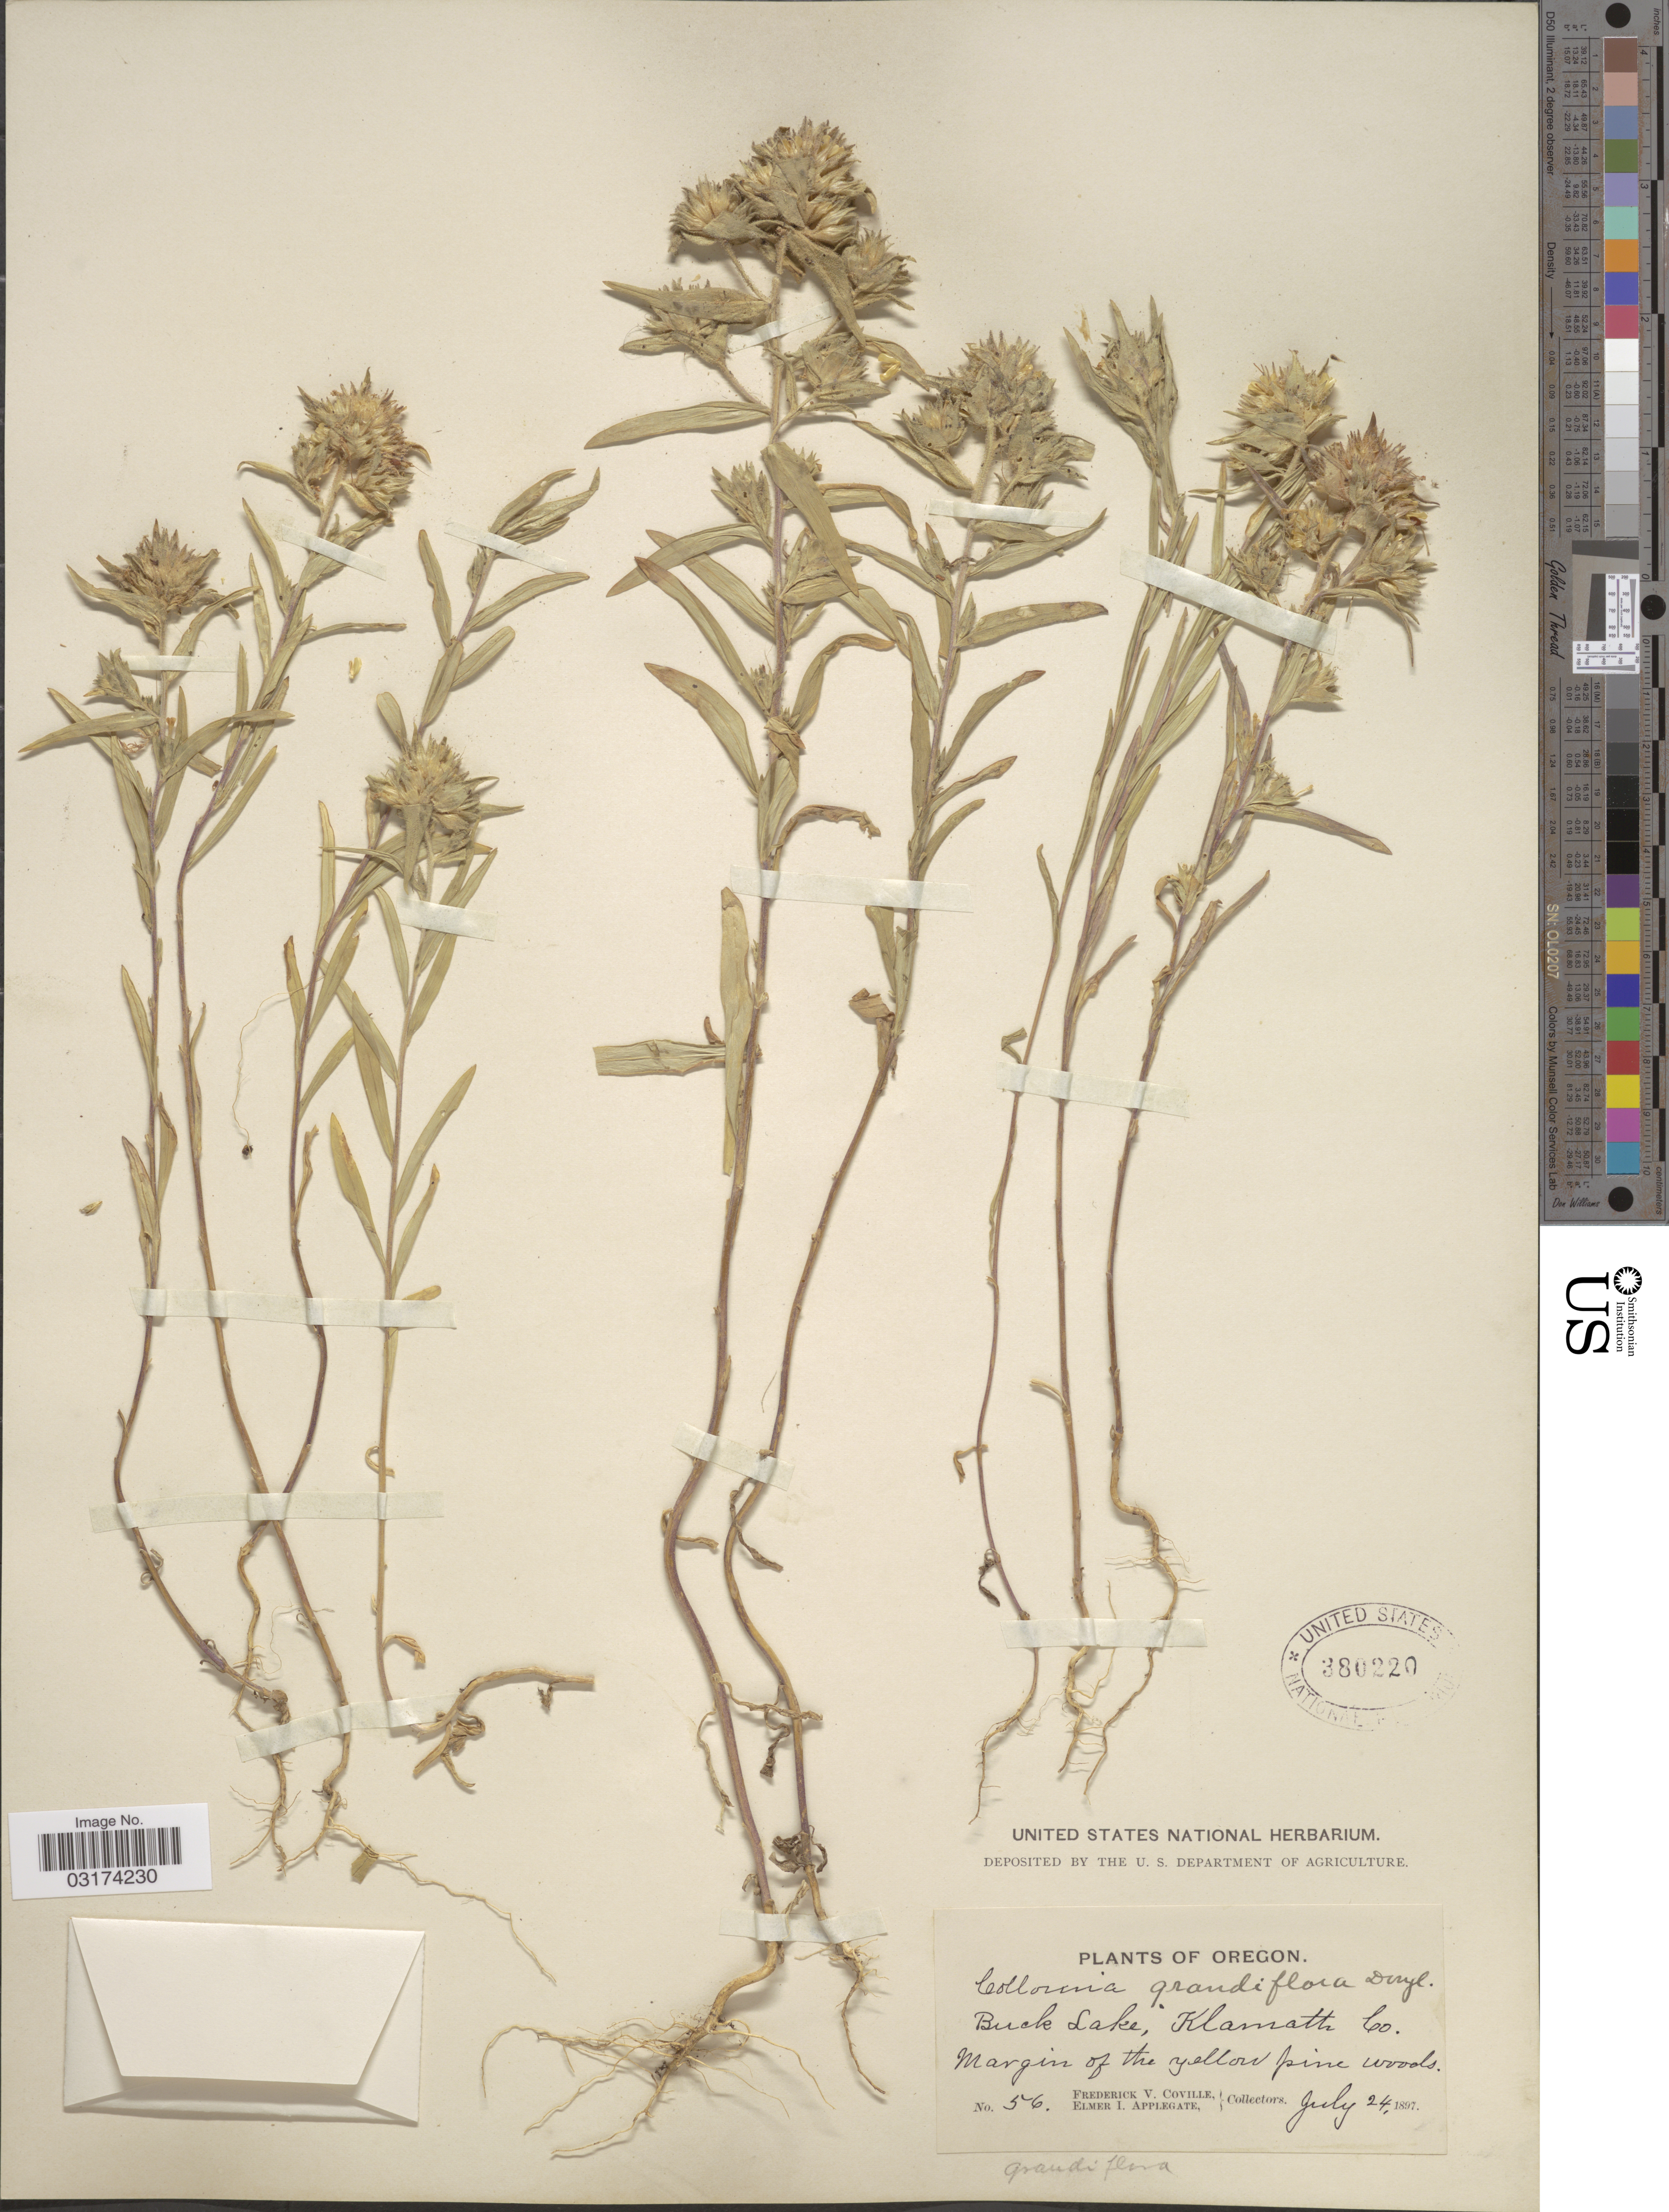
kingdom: Plantae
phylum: Tracheophyta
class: Magnoliopsida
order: Ericales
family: Polemoniaceae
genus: Collomia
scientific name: Collomia grandiflora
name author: Douglas ex Lindl.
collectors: F. V. Coville & E. I. Applegate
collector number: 56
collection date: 1897-07-24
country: United States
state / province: Oregon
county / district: Klamath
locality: Buck Lake, Klamath Co. Margin of the yellow pine woods.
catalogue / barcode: US 380220